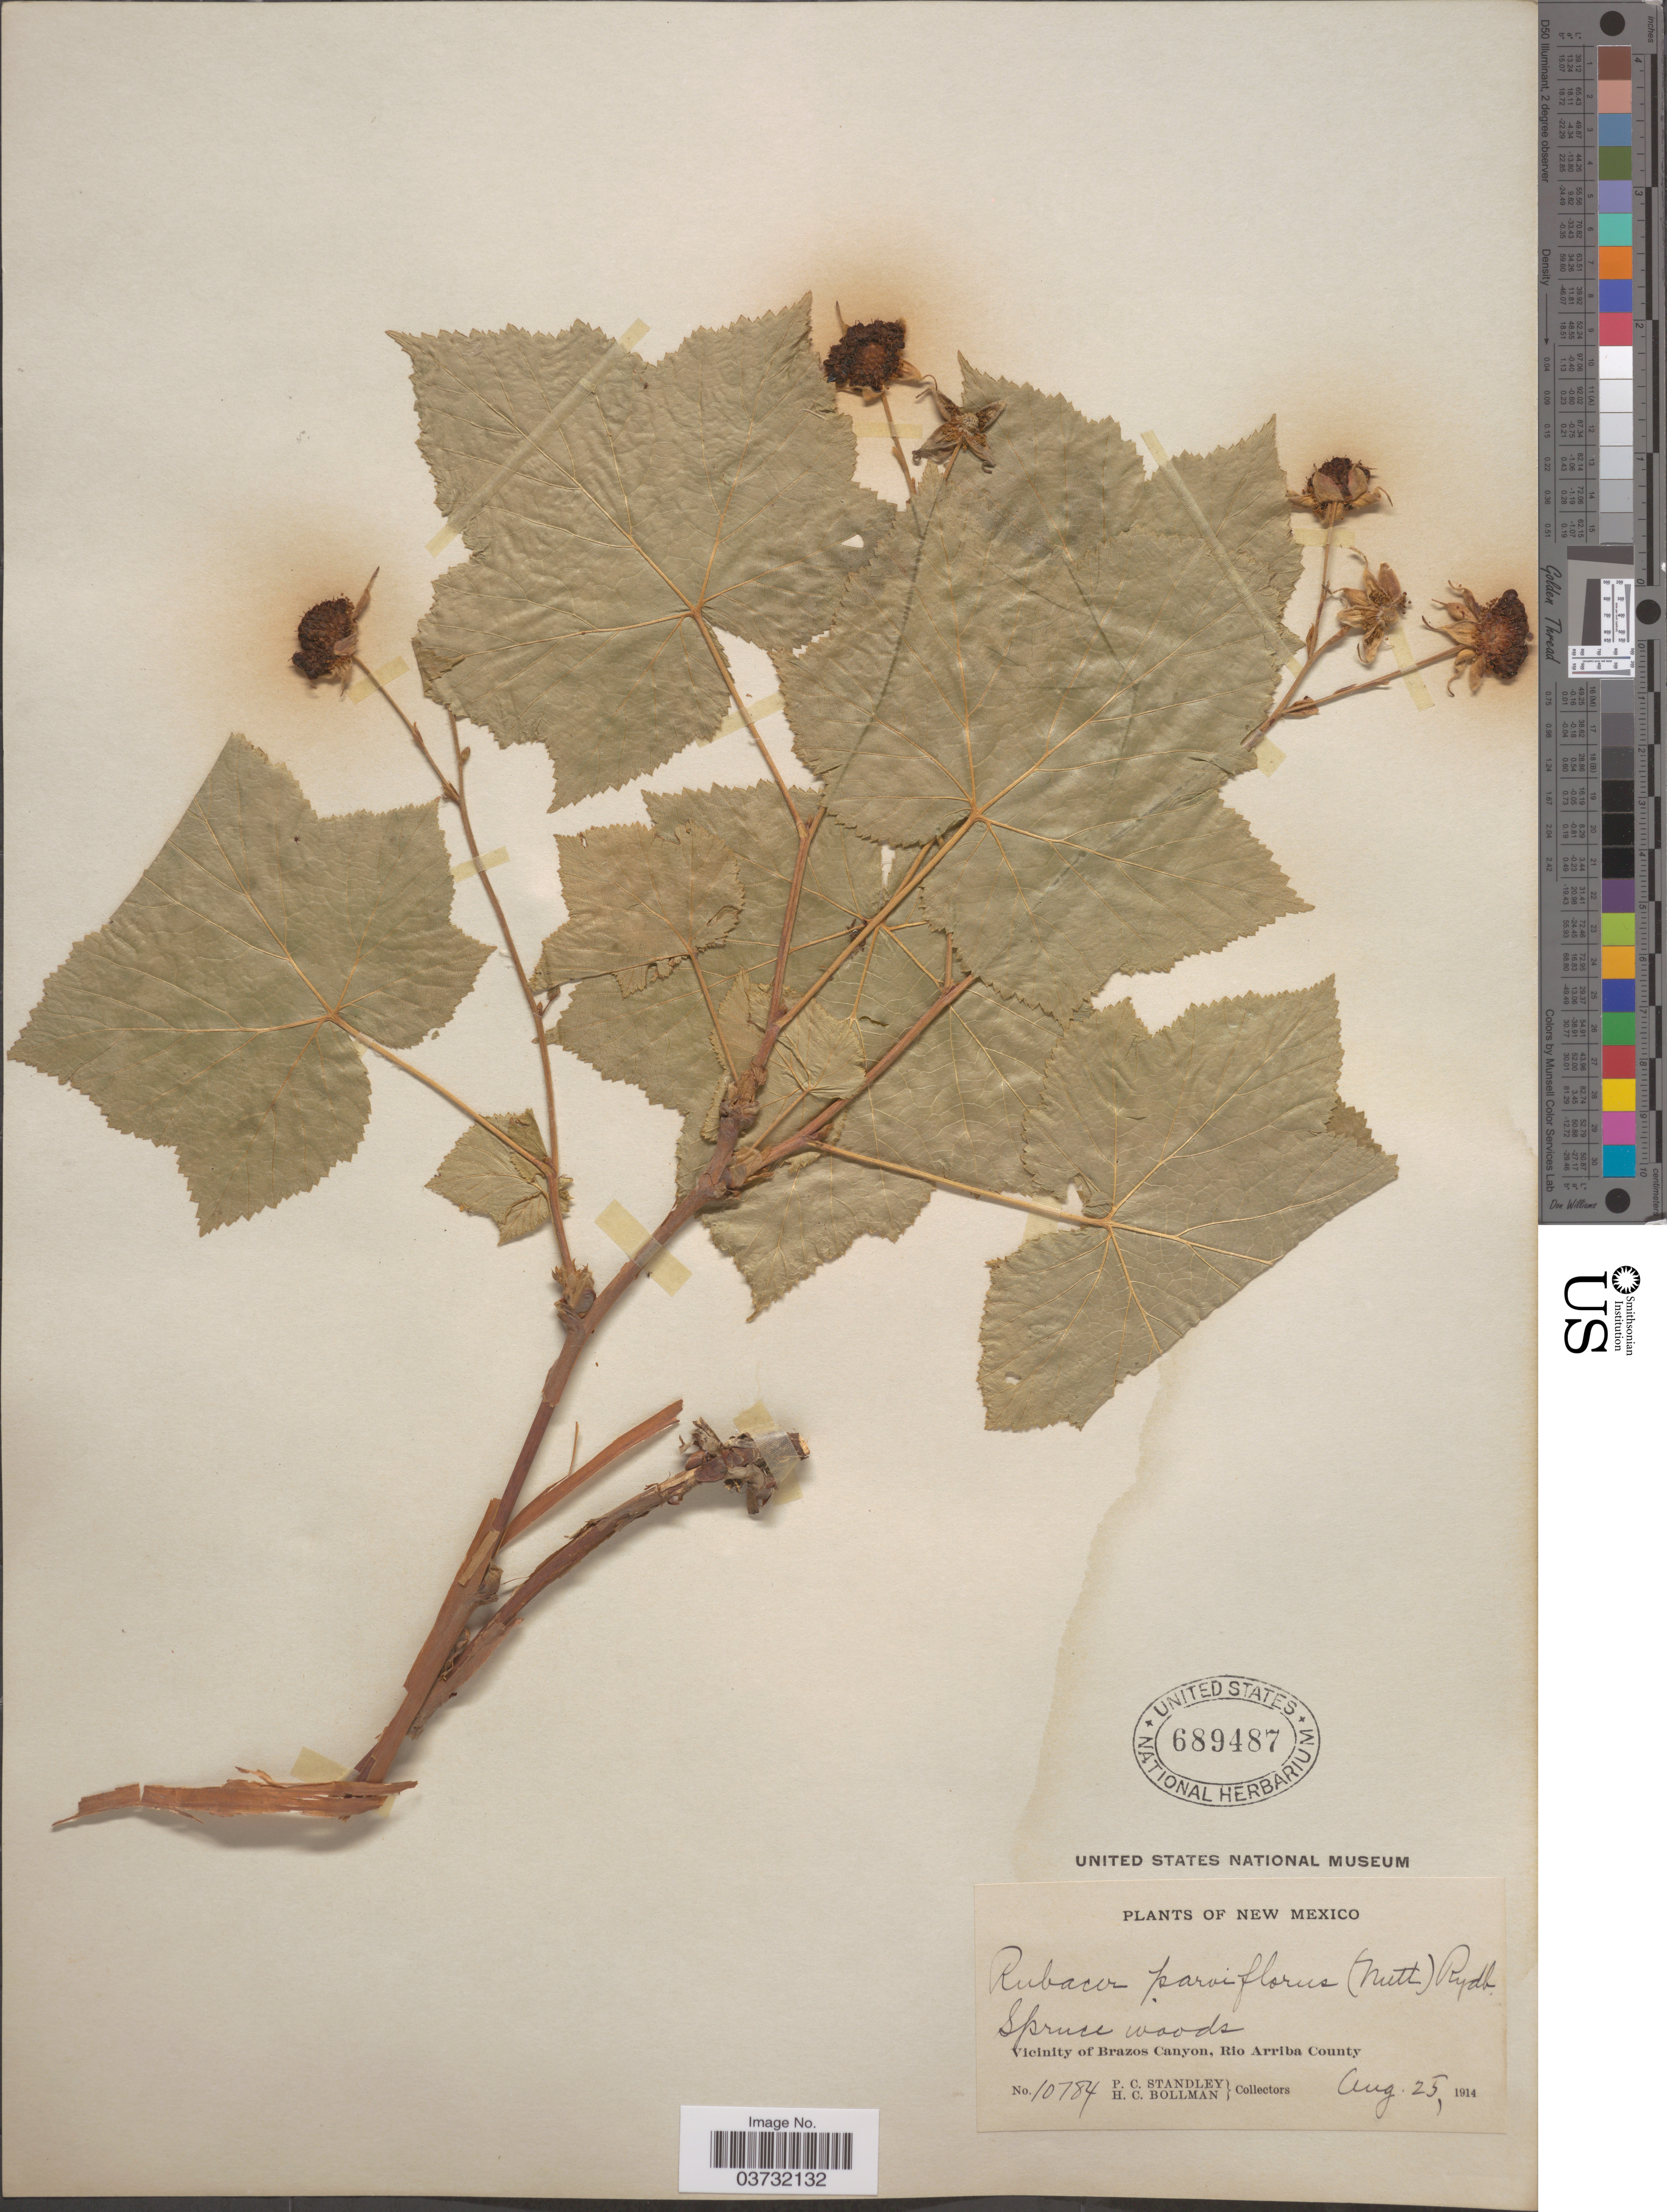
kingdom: Plantae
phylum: Tracheophyta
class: Magnoliopsida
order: Rosales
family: Rosaceae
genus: Rubus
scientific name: Rubus parviflorus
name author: Nutt.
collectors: P. C. Standley & H. C. Bollman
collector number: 10784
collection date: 1914-08-25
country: United States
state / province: New Mexico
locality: Vicinity of Brazos Canyon, Rio Arriba County.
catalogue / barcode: US 689487